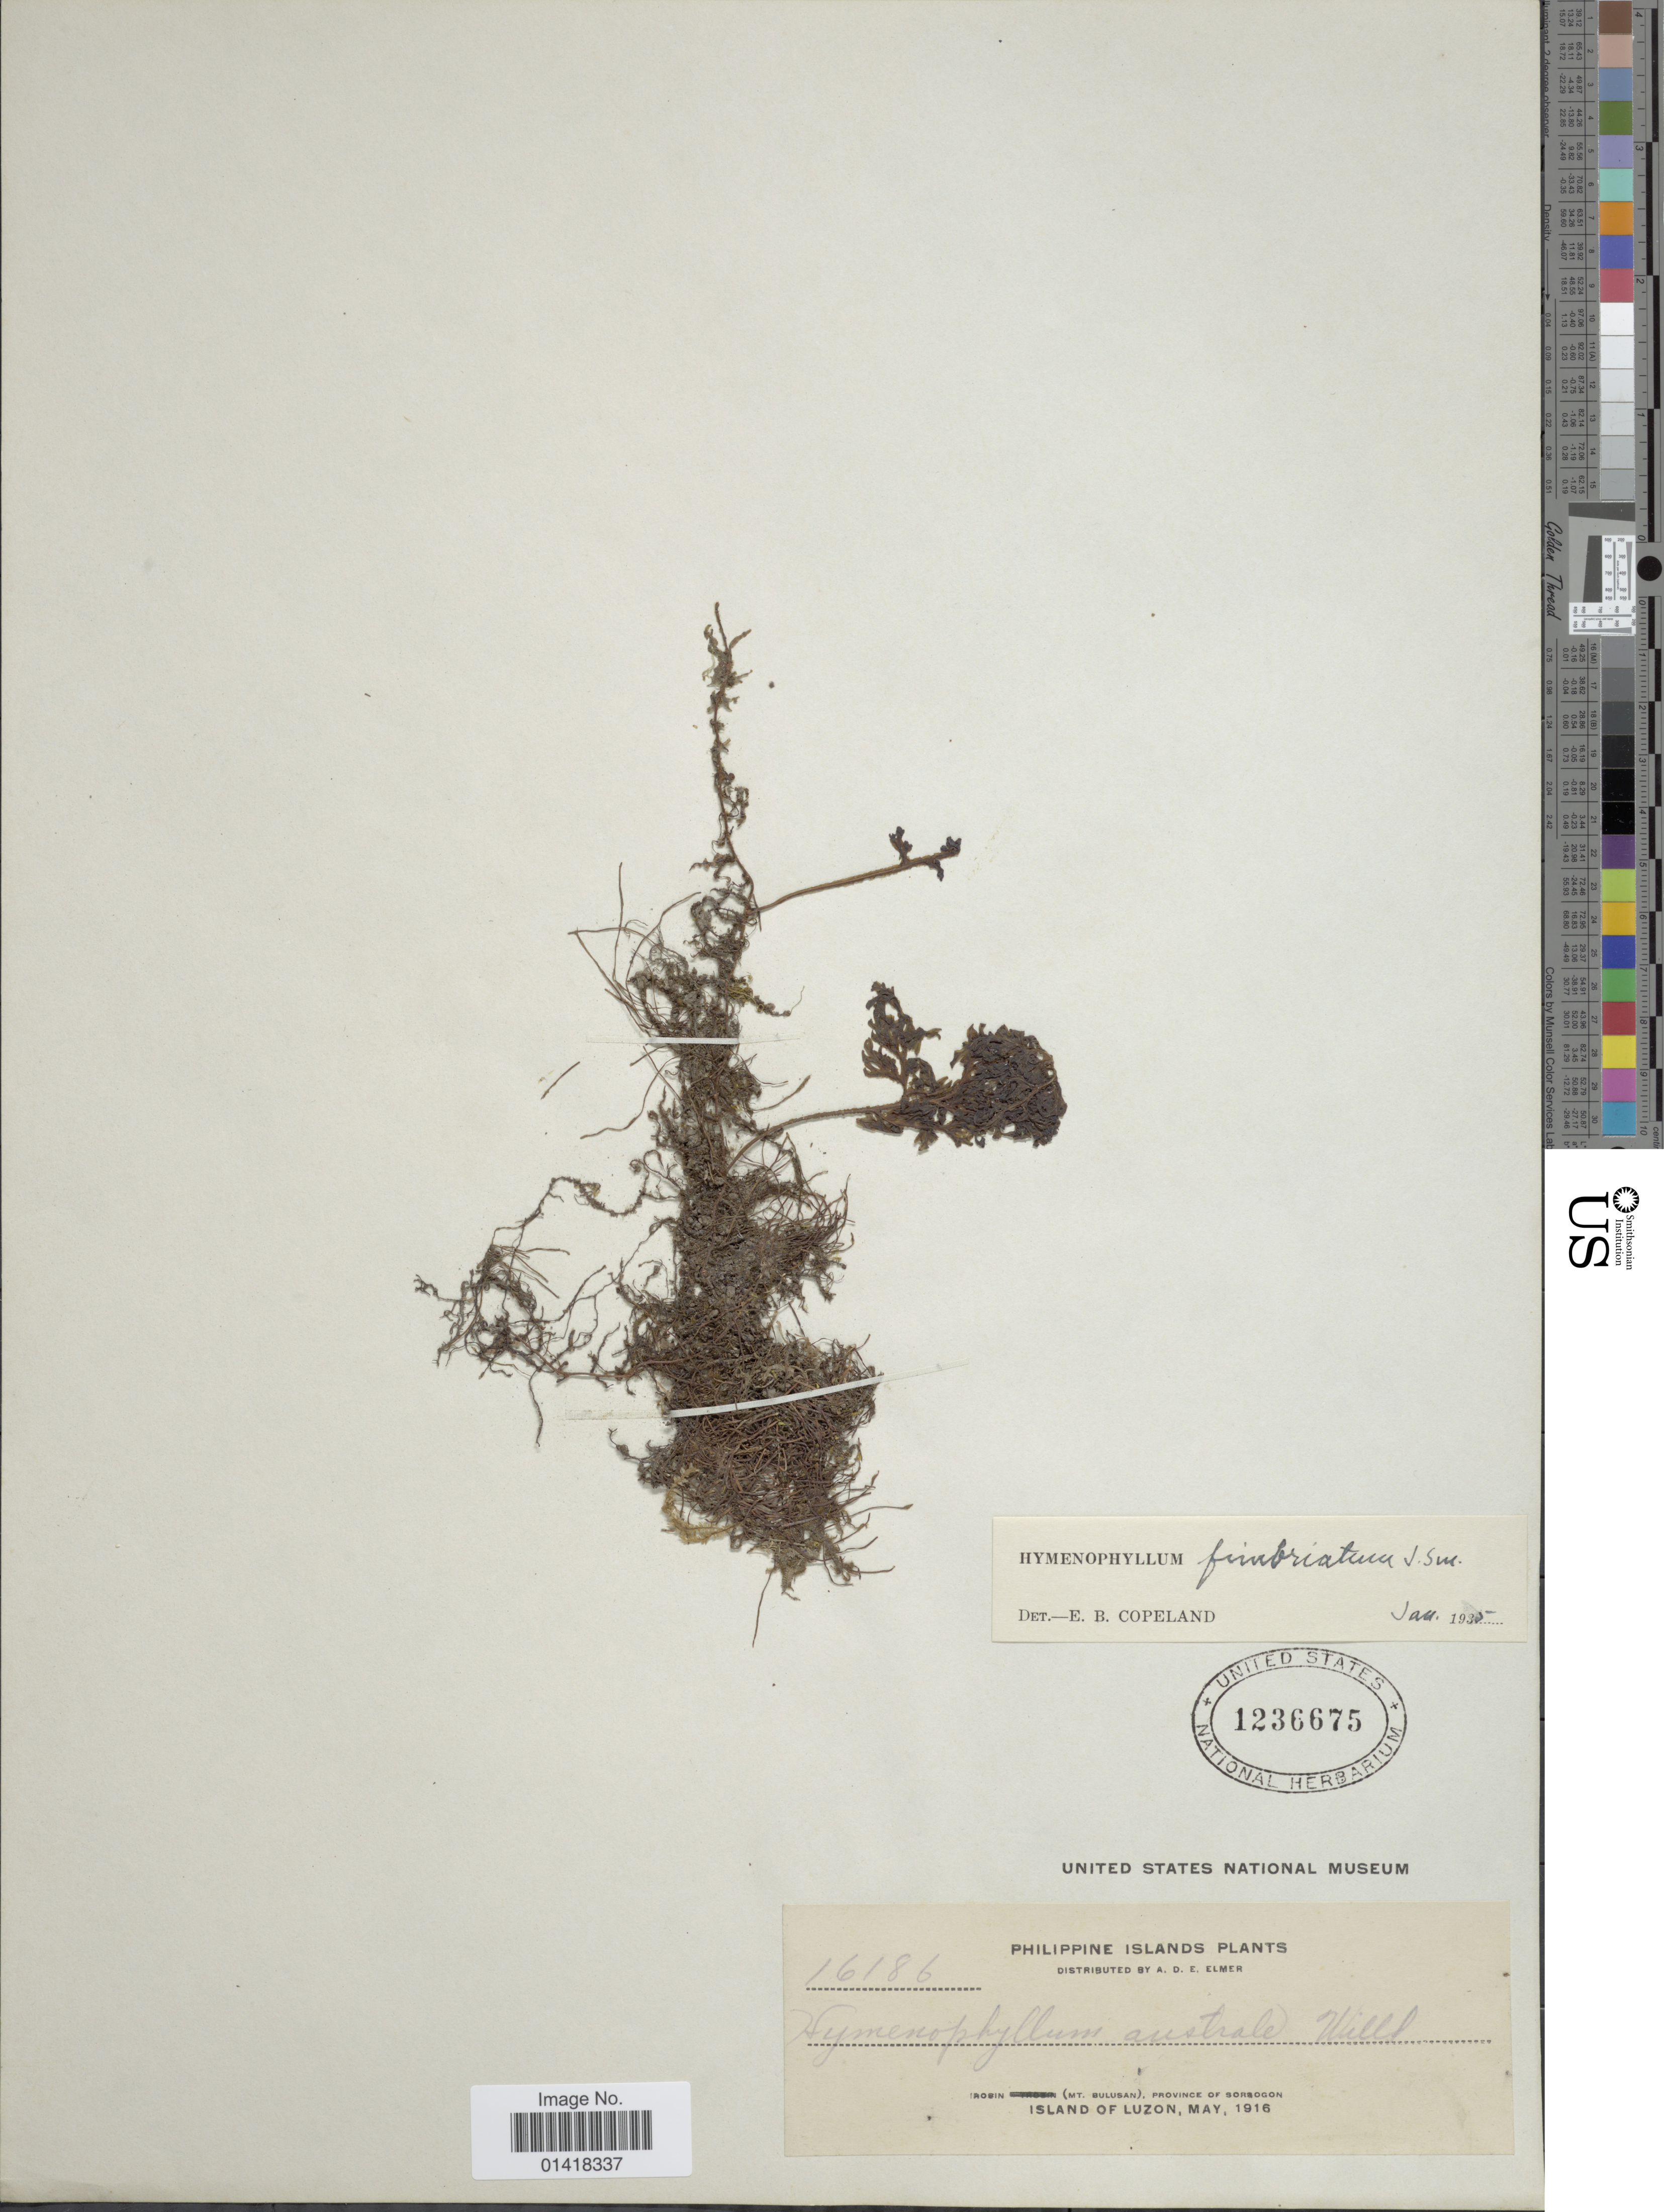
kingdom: Plantae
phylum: Tracheophyta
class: Polypodiopsida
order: Hymenophyllales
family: Hymenophyllaceae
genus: Hymenophyllum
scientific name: Hymenophyllum fimbriatum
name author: J. Sm.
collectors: A. D. E. Elmer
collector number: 16186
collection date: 1916-05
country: Philippines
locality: Philippine Islands. Irosin (Mt. Bulusan), Province of Sorsogon. Island of Luzon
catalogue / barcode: US 1236675